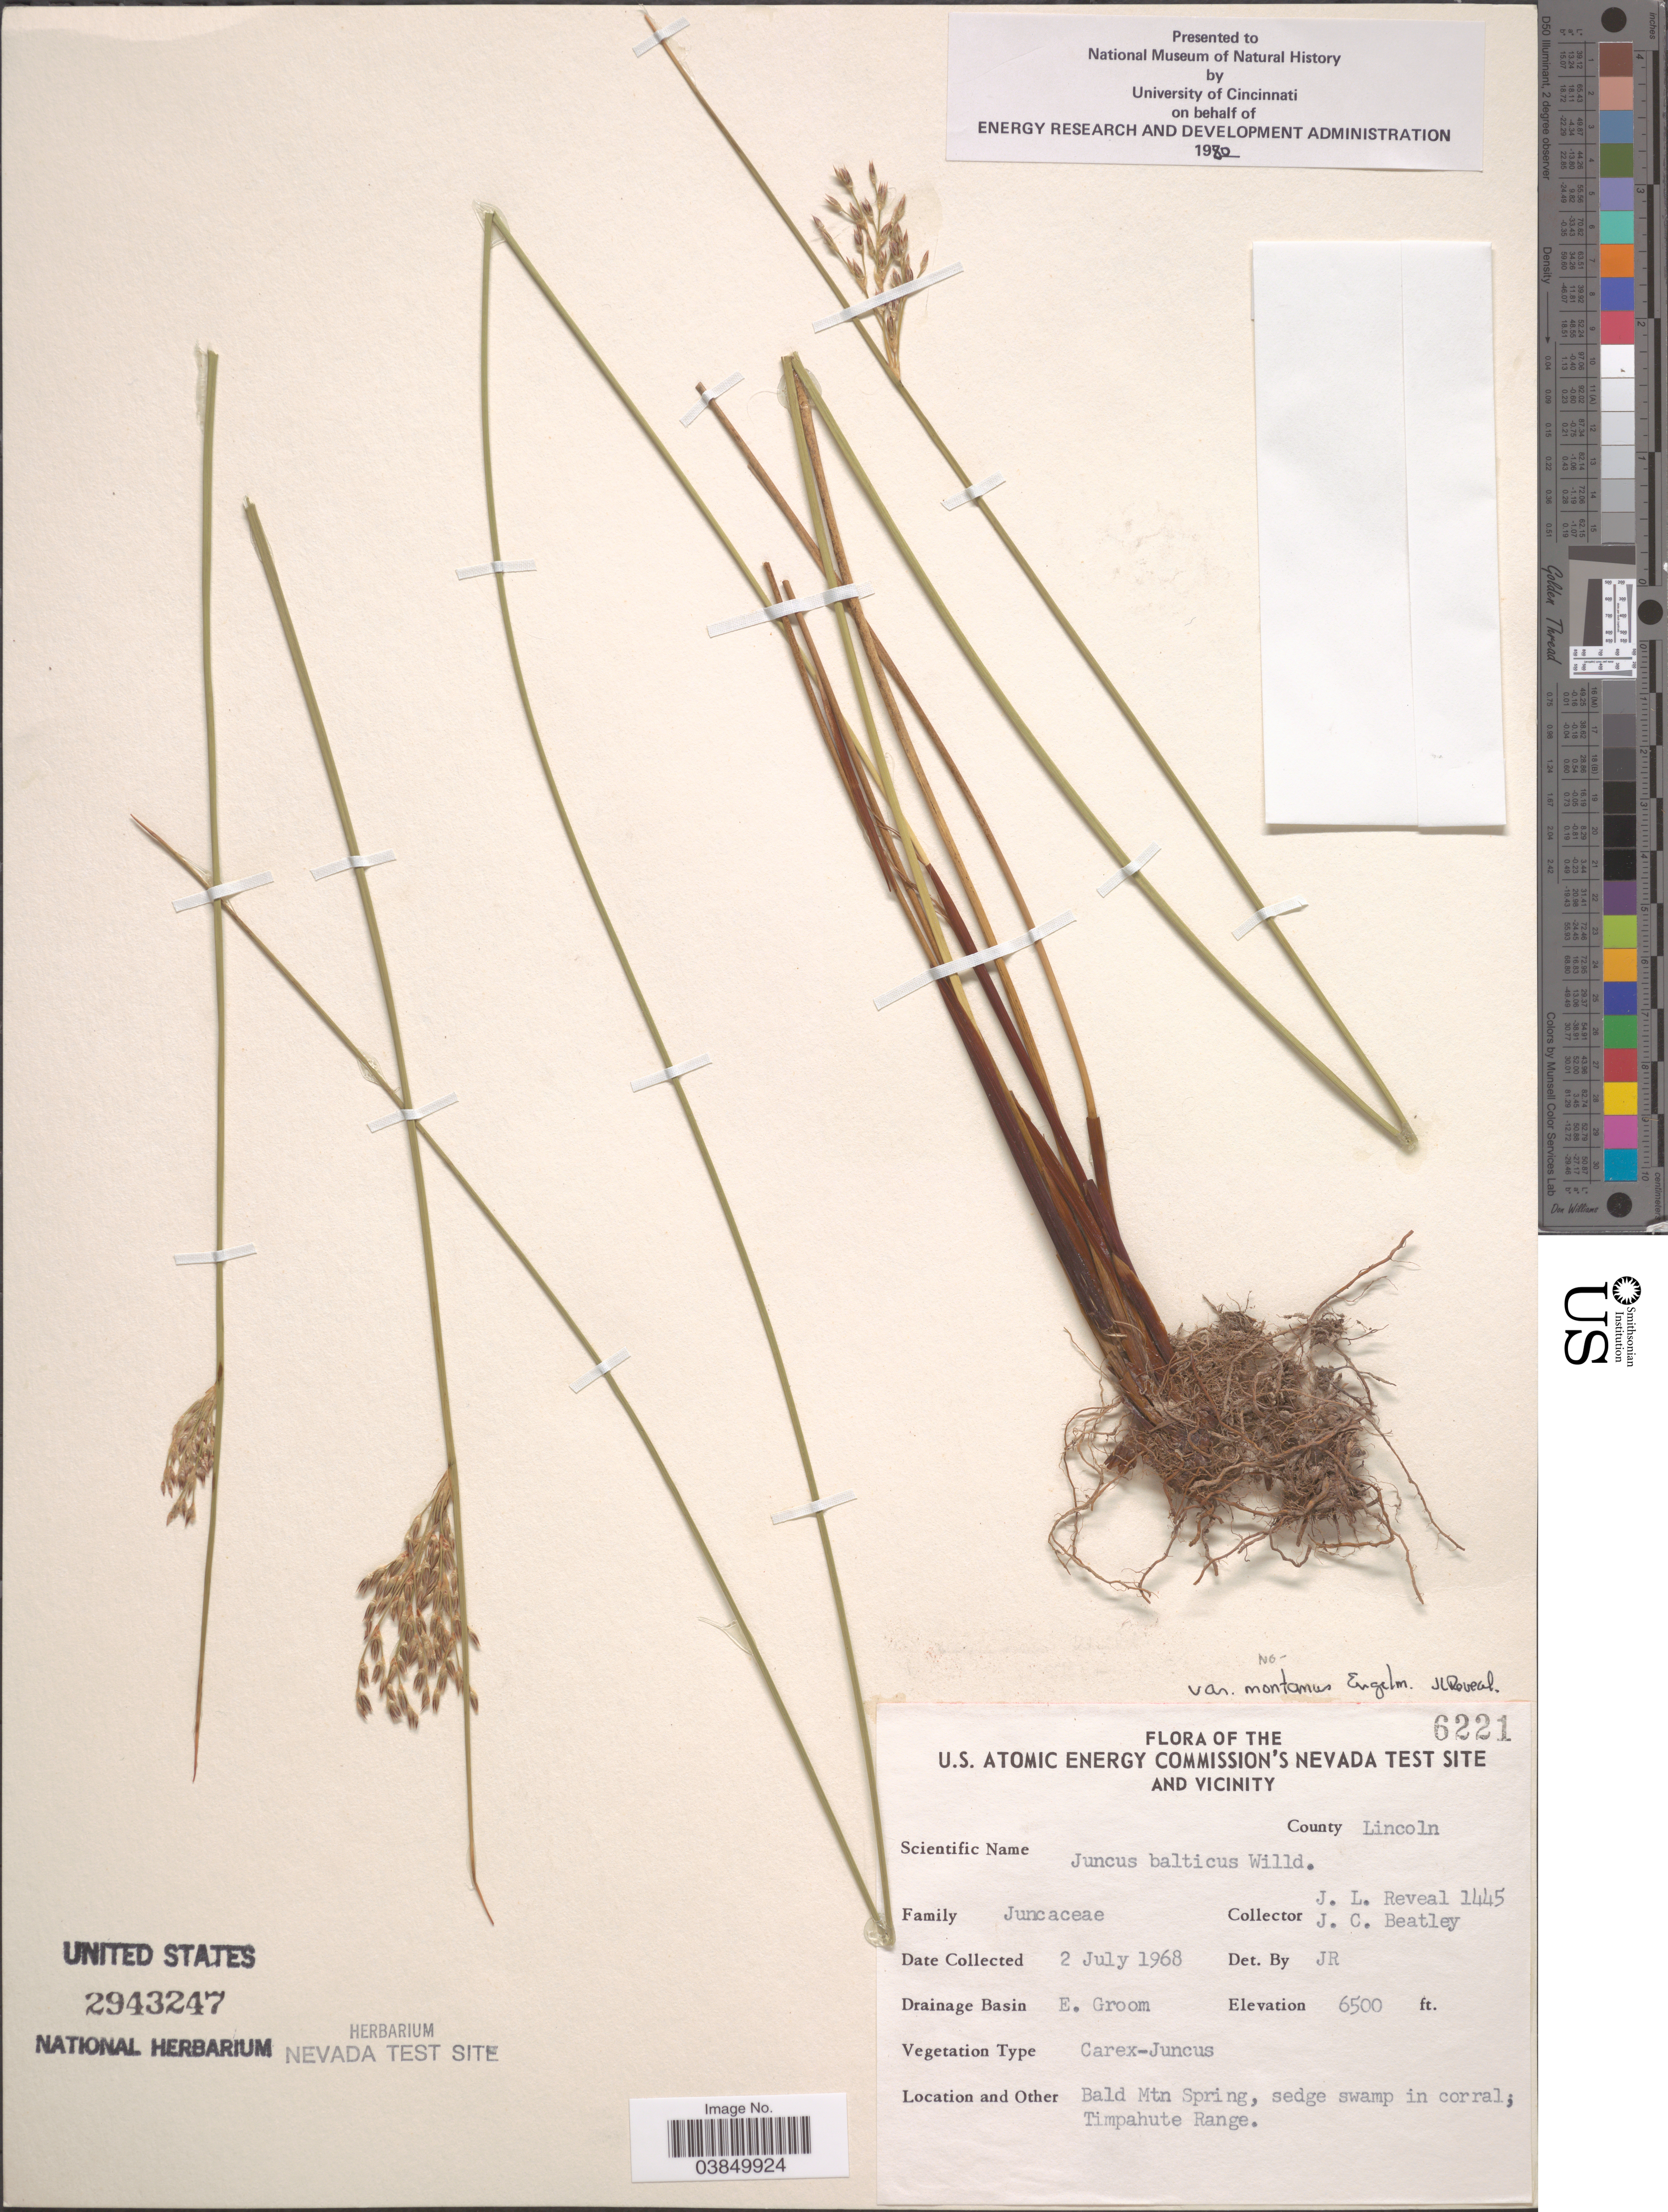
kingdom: Plantae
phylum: Tracheophyta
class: Liliopsida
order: Poales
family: Juncaceae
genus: Juncus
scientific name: Juncus balticus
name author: Willd.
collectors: J. L. Reveal & J. C. Beatley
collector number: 1445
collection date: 1968-07-02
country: United States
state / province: Nevada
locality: U.S. Atomic Energy Commission's Nevada Test Site and vicinity. County Lincoln. Drainage Basin E. Groom. Bald Mtn Spring, Timpahute Range.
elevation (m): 1981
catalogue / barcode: US 2943247